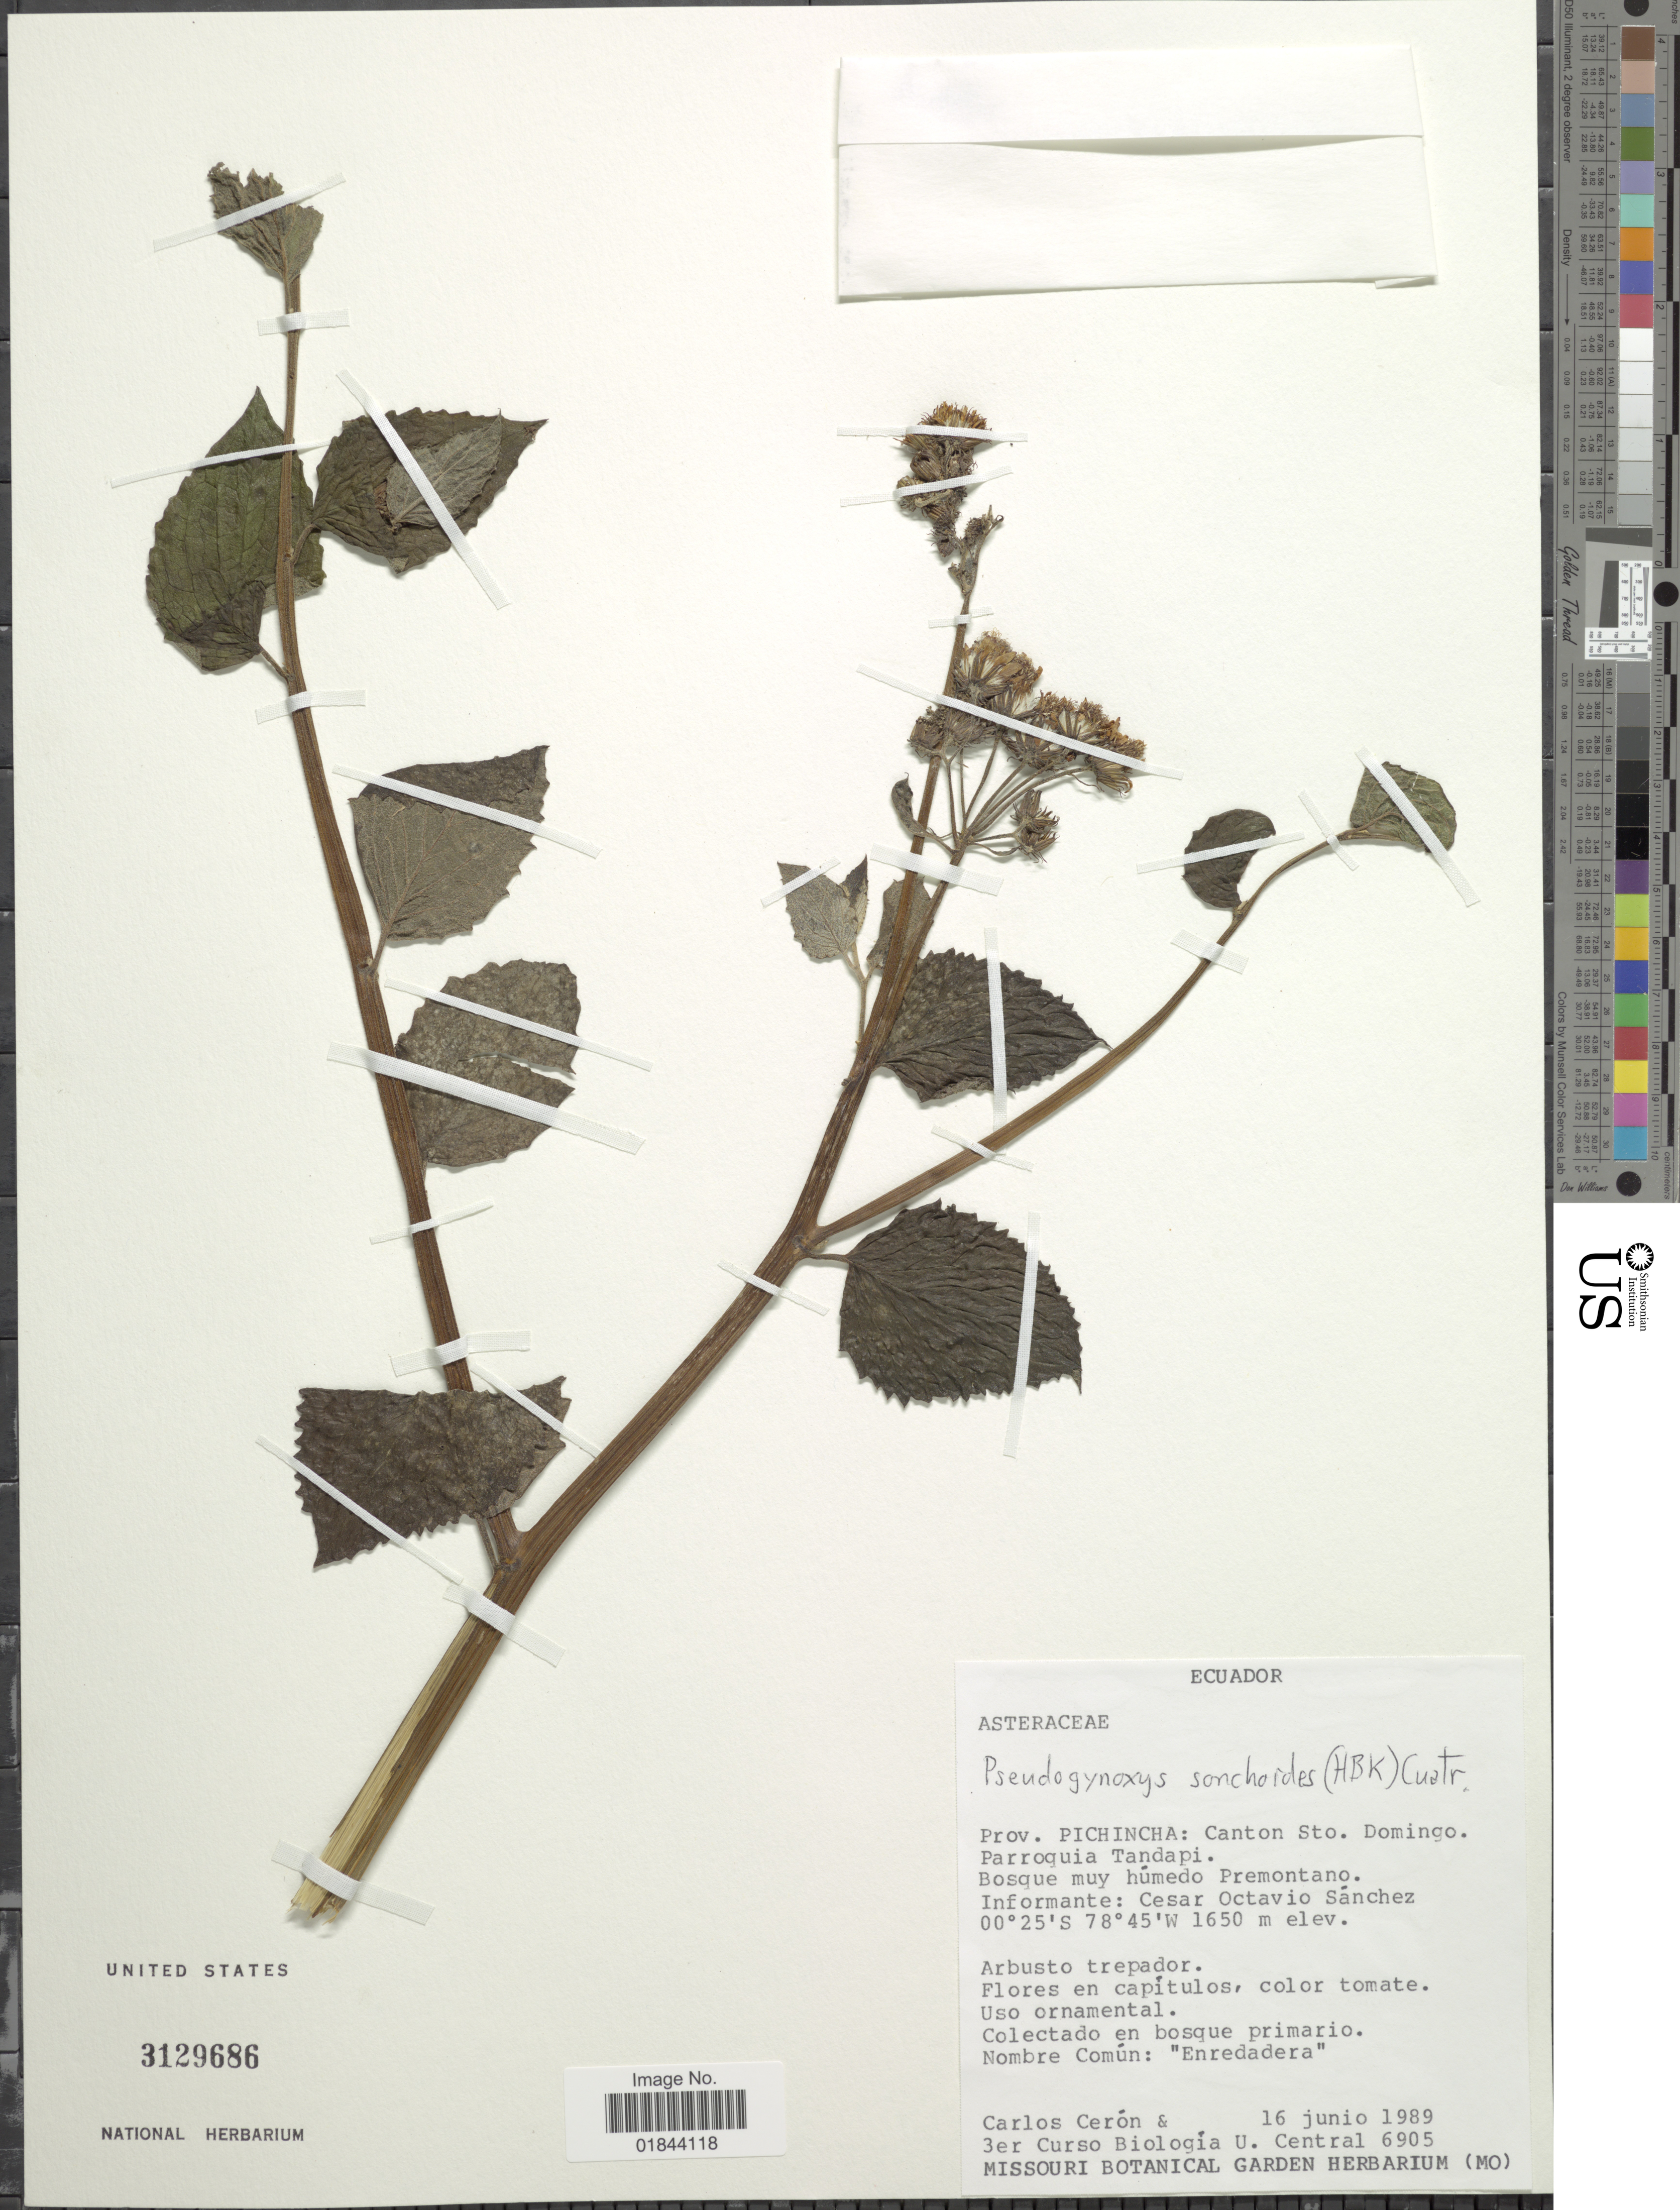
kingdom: Plantae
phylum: Tracheophyta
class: Magnoliopsida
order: Asterales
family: Asteraceae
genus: Pseudogynoxys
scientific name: Pseudogynoxys sonchoides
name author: (Kunth) Cuatrec.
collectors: C. E. Cerón M. & Quinto curso de Biologia U. C.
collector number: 6905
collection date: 1989-06-16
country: Ecuador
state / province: Pichincha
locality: Canton Sto. Domingo. Parroquia Tandapi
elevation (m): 1650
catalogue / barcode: US 3129686